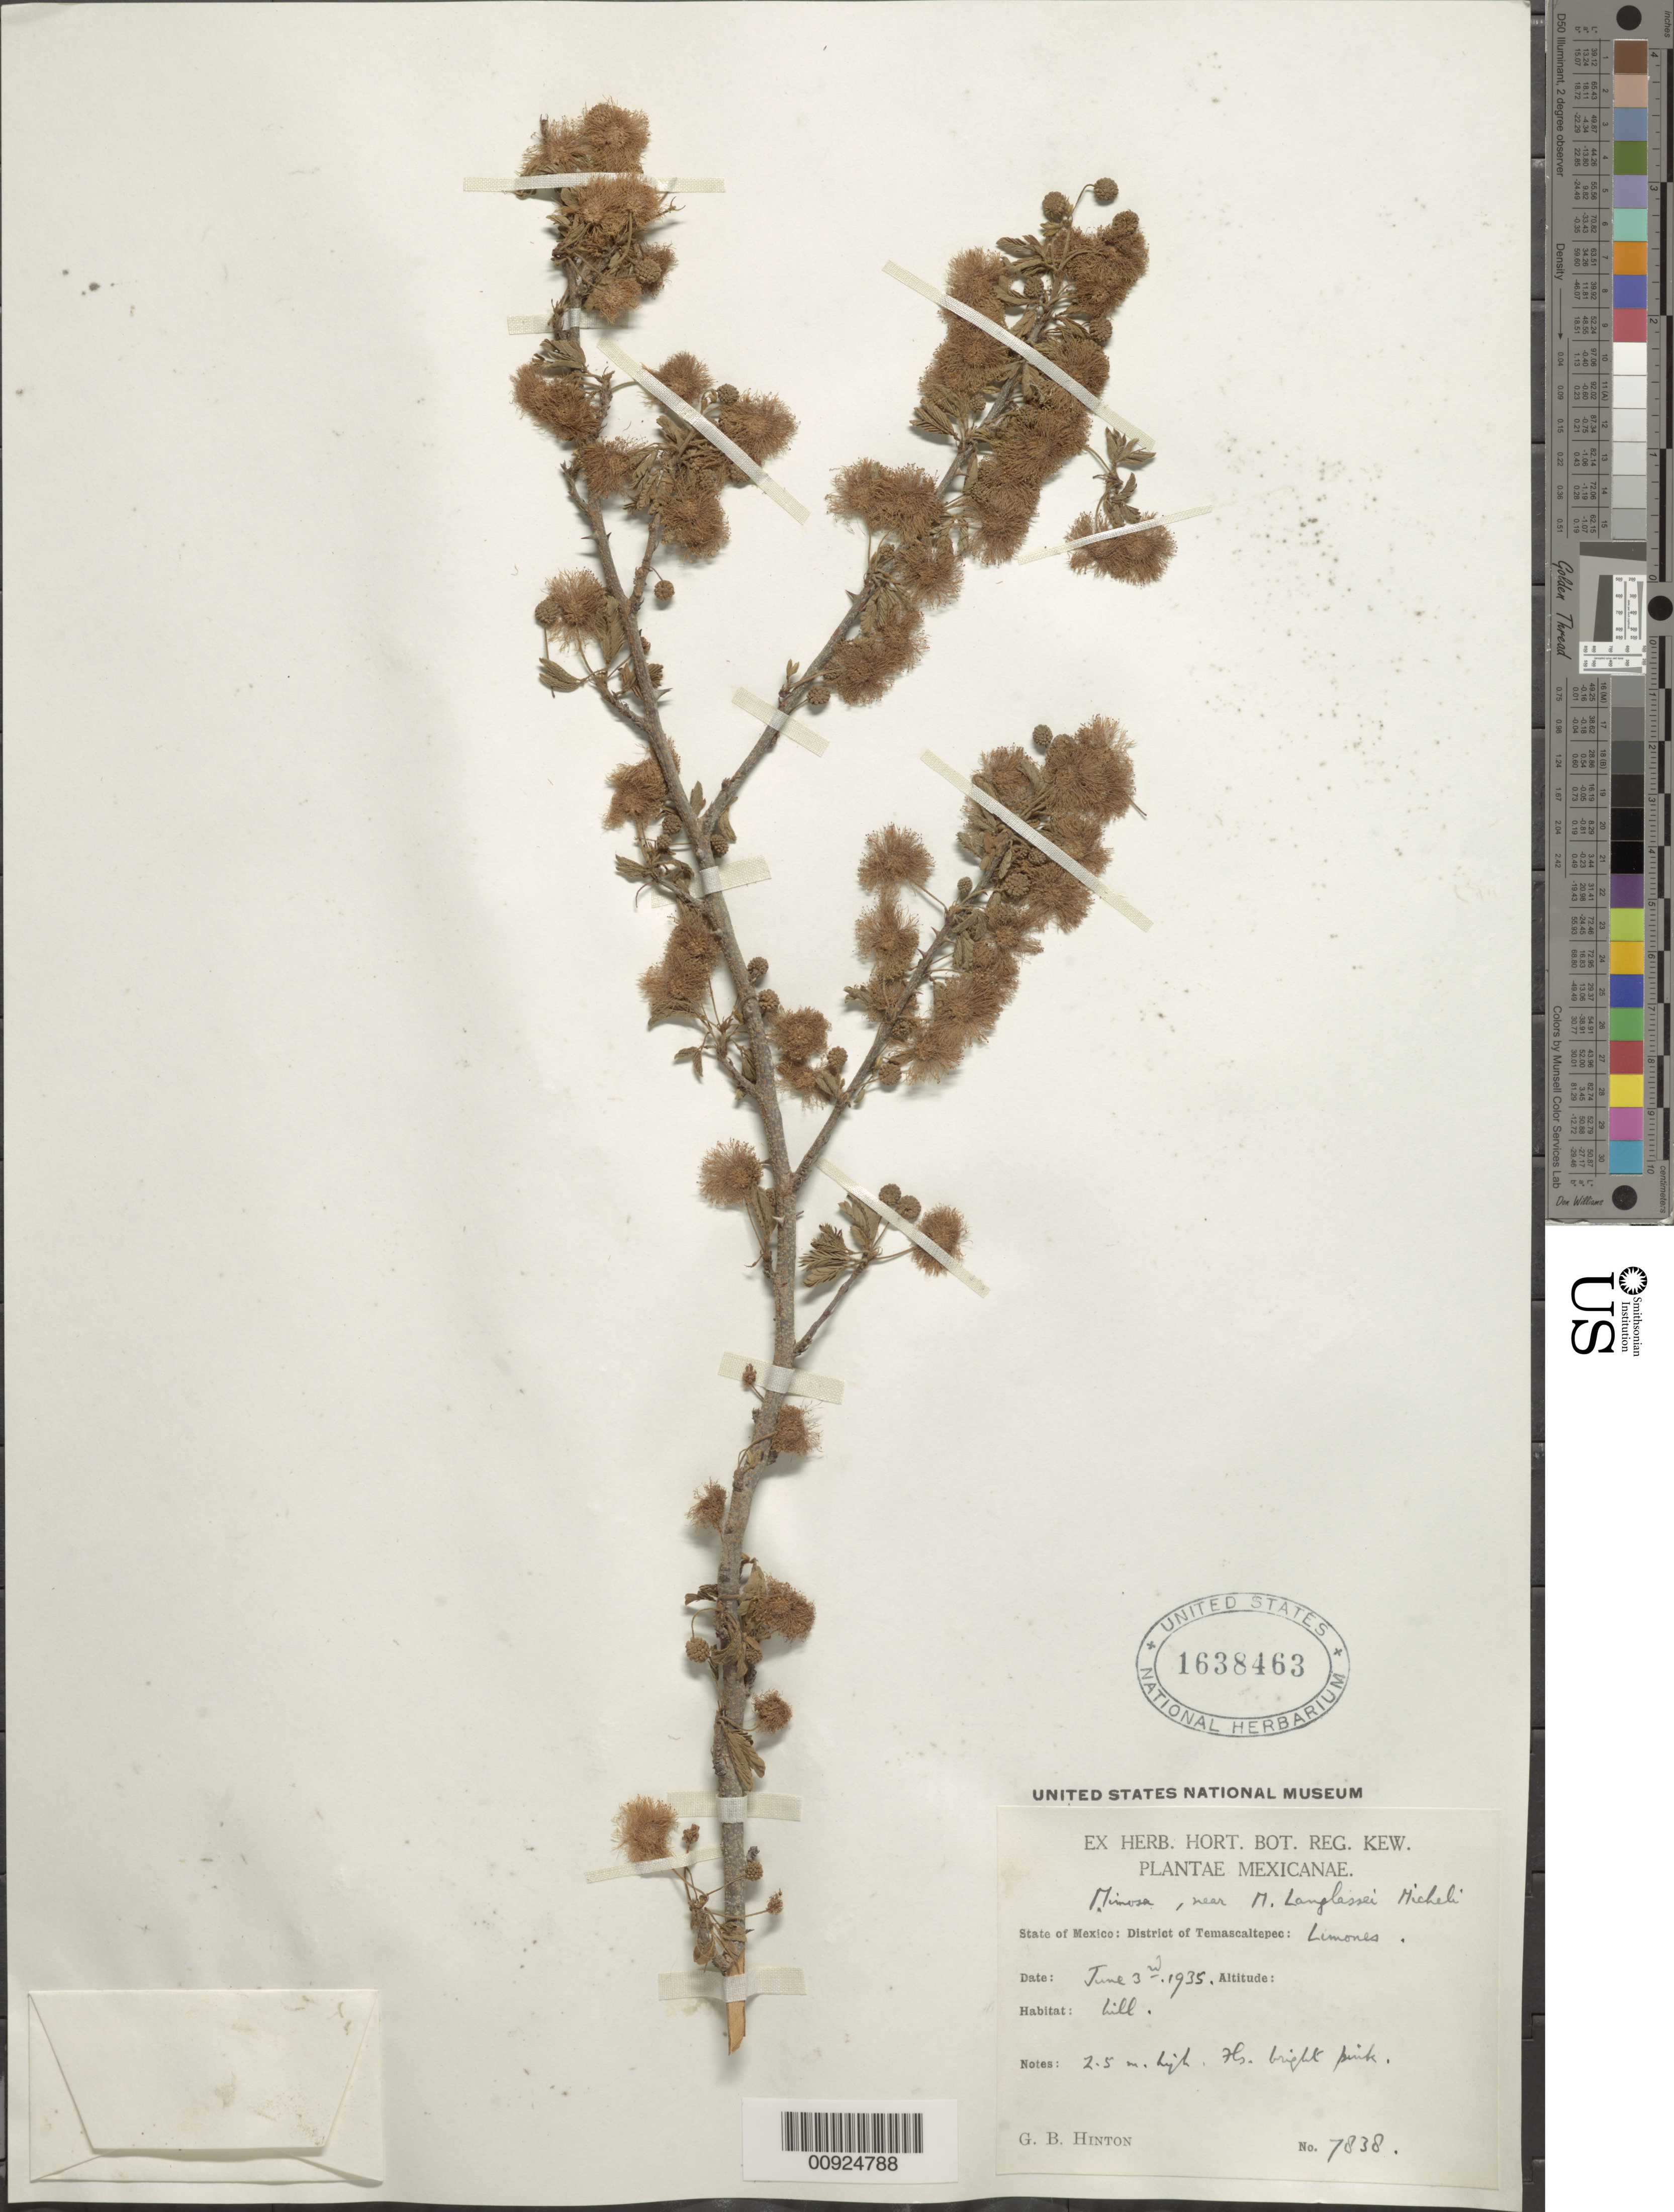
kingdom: Plantae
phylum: Tracheophyta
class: Magnoliopsida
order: Fabales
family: Fabaceae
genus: Mimosa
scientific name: Mimosa langlassei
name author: Micheli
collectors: G. B. Hinton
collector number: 7838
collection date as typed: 03 Jun 1935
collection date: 1935-06-03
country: Mexico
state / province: México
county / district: Temascaltepec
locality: State of Mexico, District of Temascaltepec: Limones.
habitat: Hill.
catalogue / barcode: US 1638463